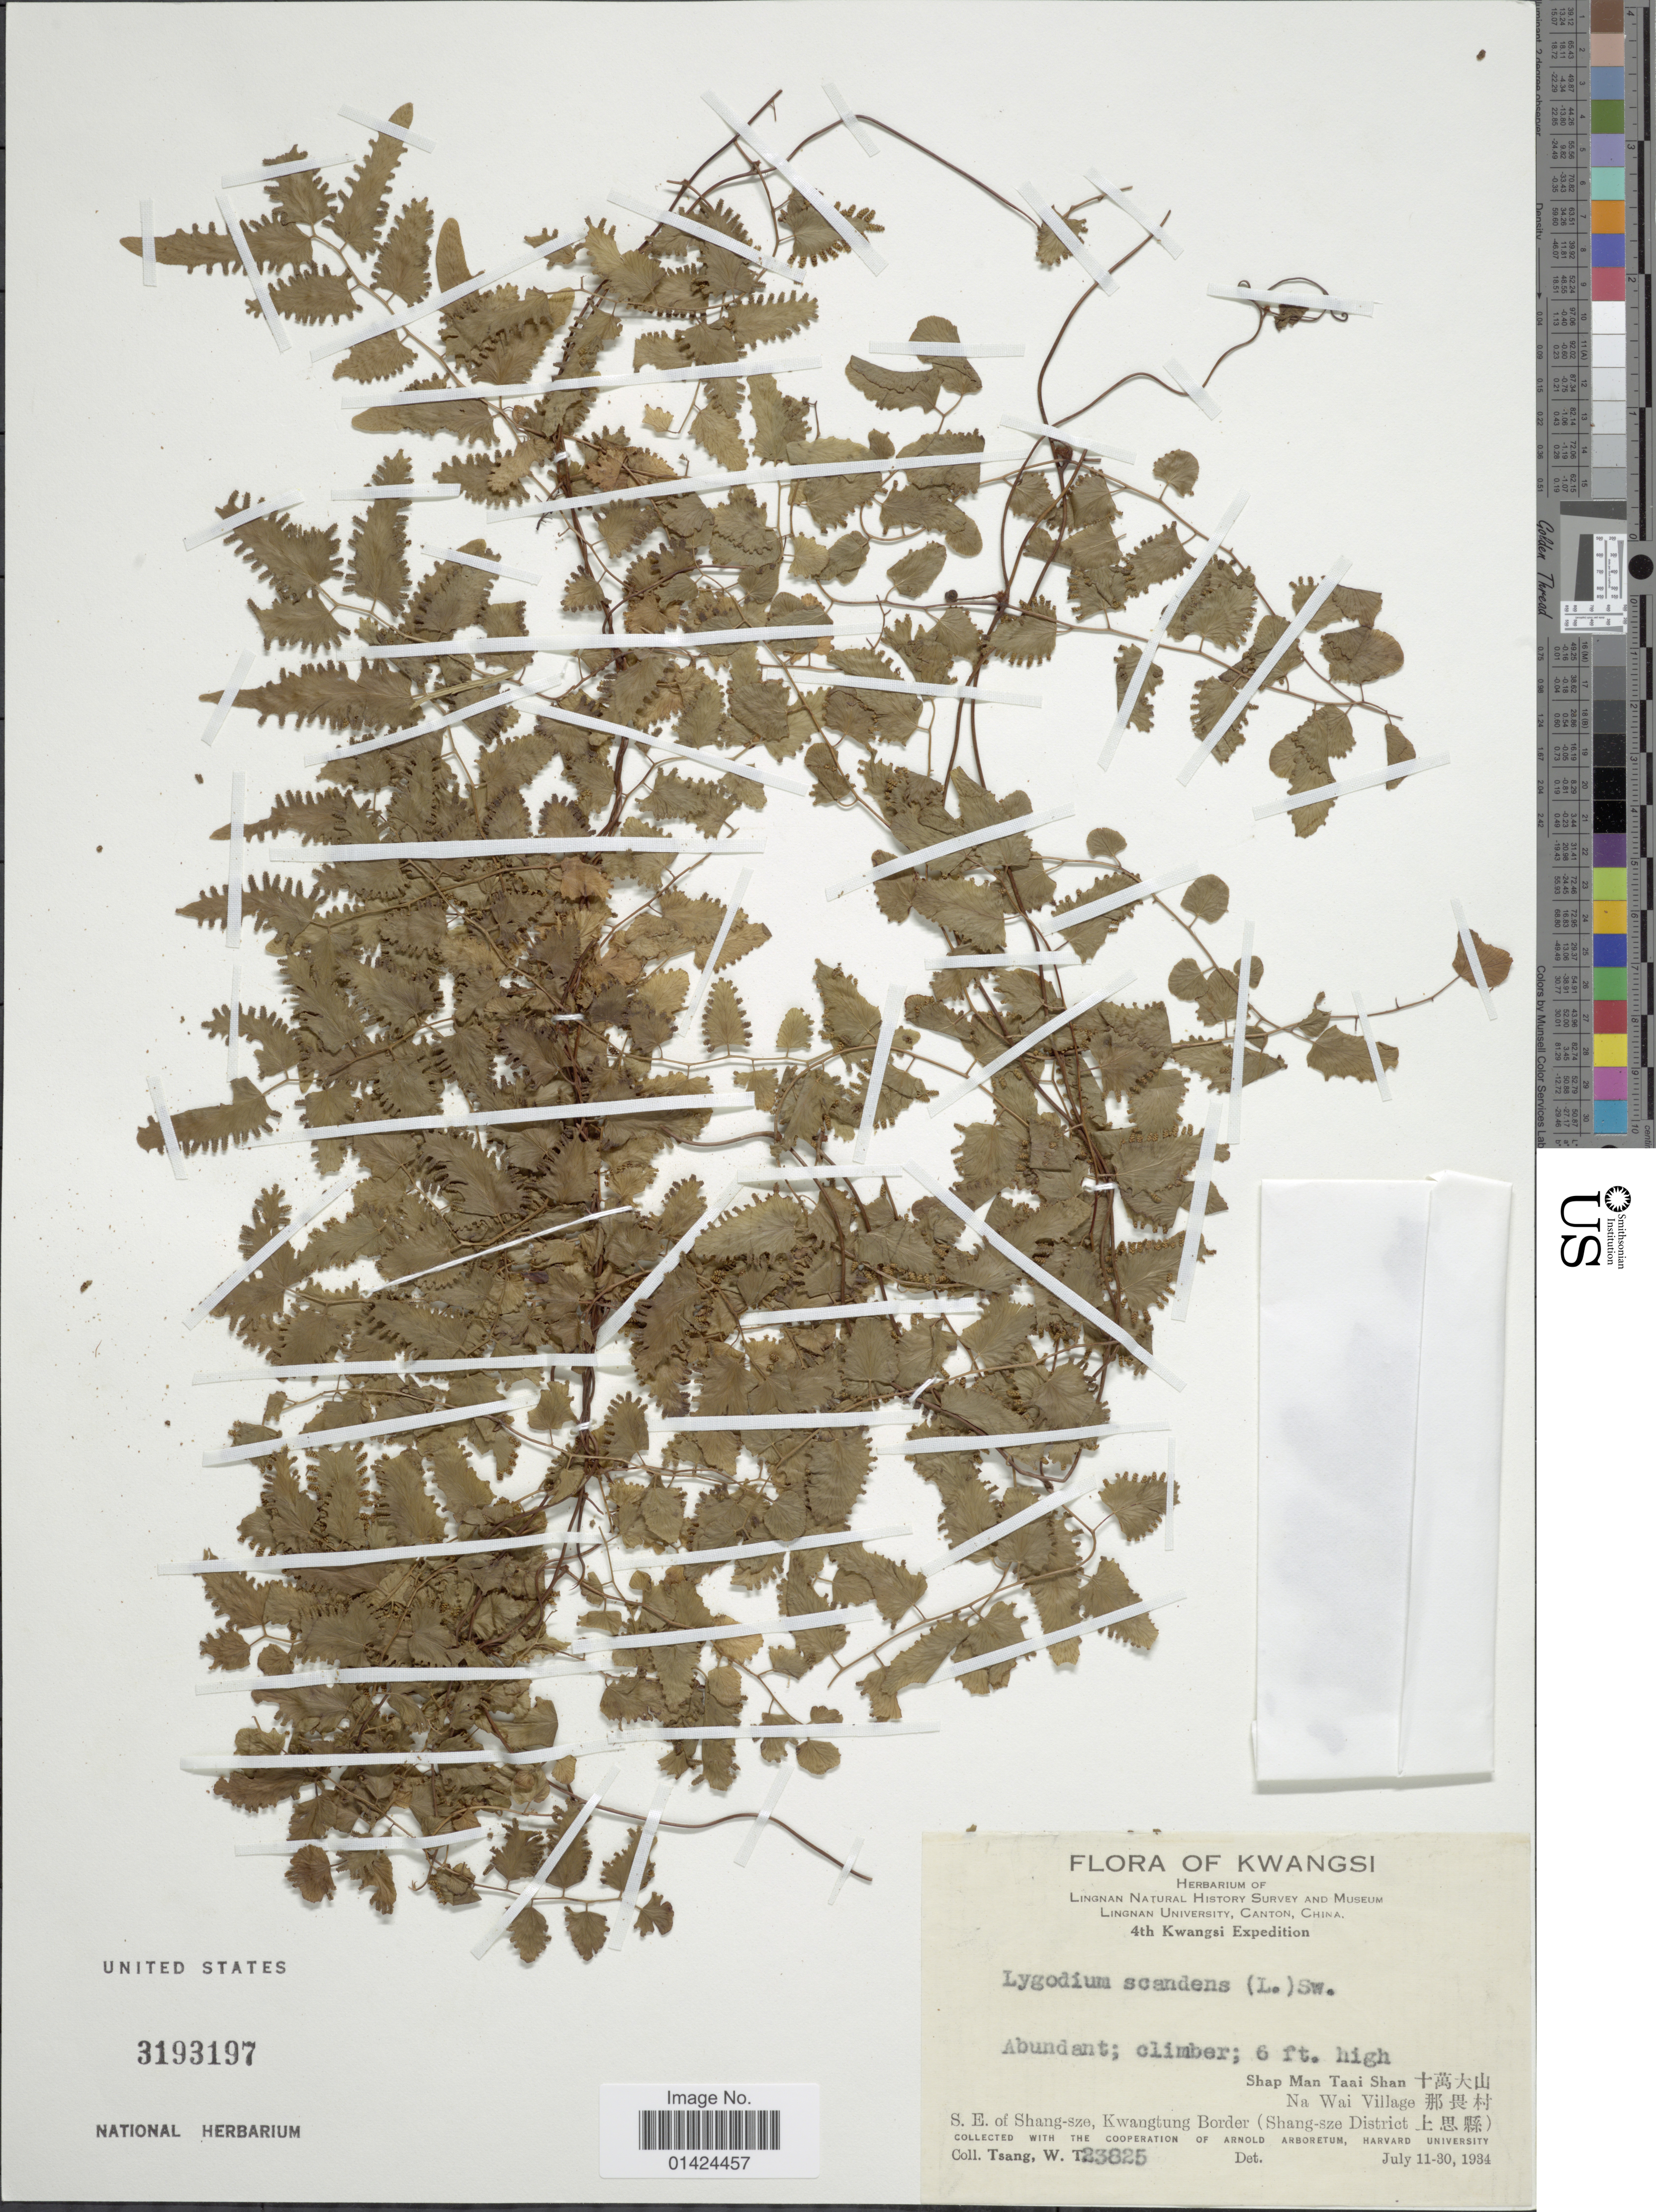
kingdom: Plantae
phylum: Tracheophyta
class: Polypodiopsida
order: Schizaeales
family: Lygodiaceae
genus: Lygodium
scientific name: Lygodium microphyllum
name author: (Cav.) R. Br.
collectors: W. T. Tsang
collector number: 23825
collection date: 1934-07-11/1934-07-30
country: China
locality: Kwangsi. Shap Man Taai Shan. Na Wai Village S.E. of Shang-sze, Kwangtung Border(Shang-sze District).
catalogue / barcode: US 3193197